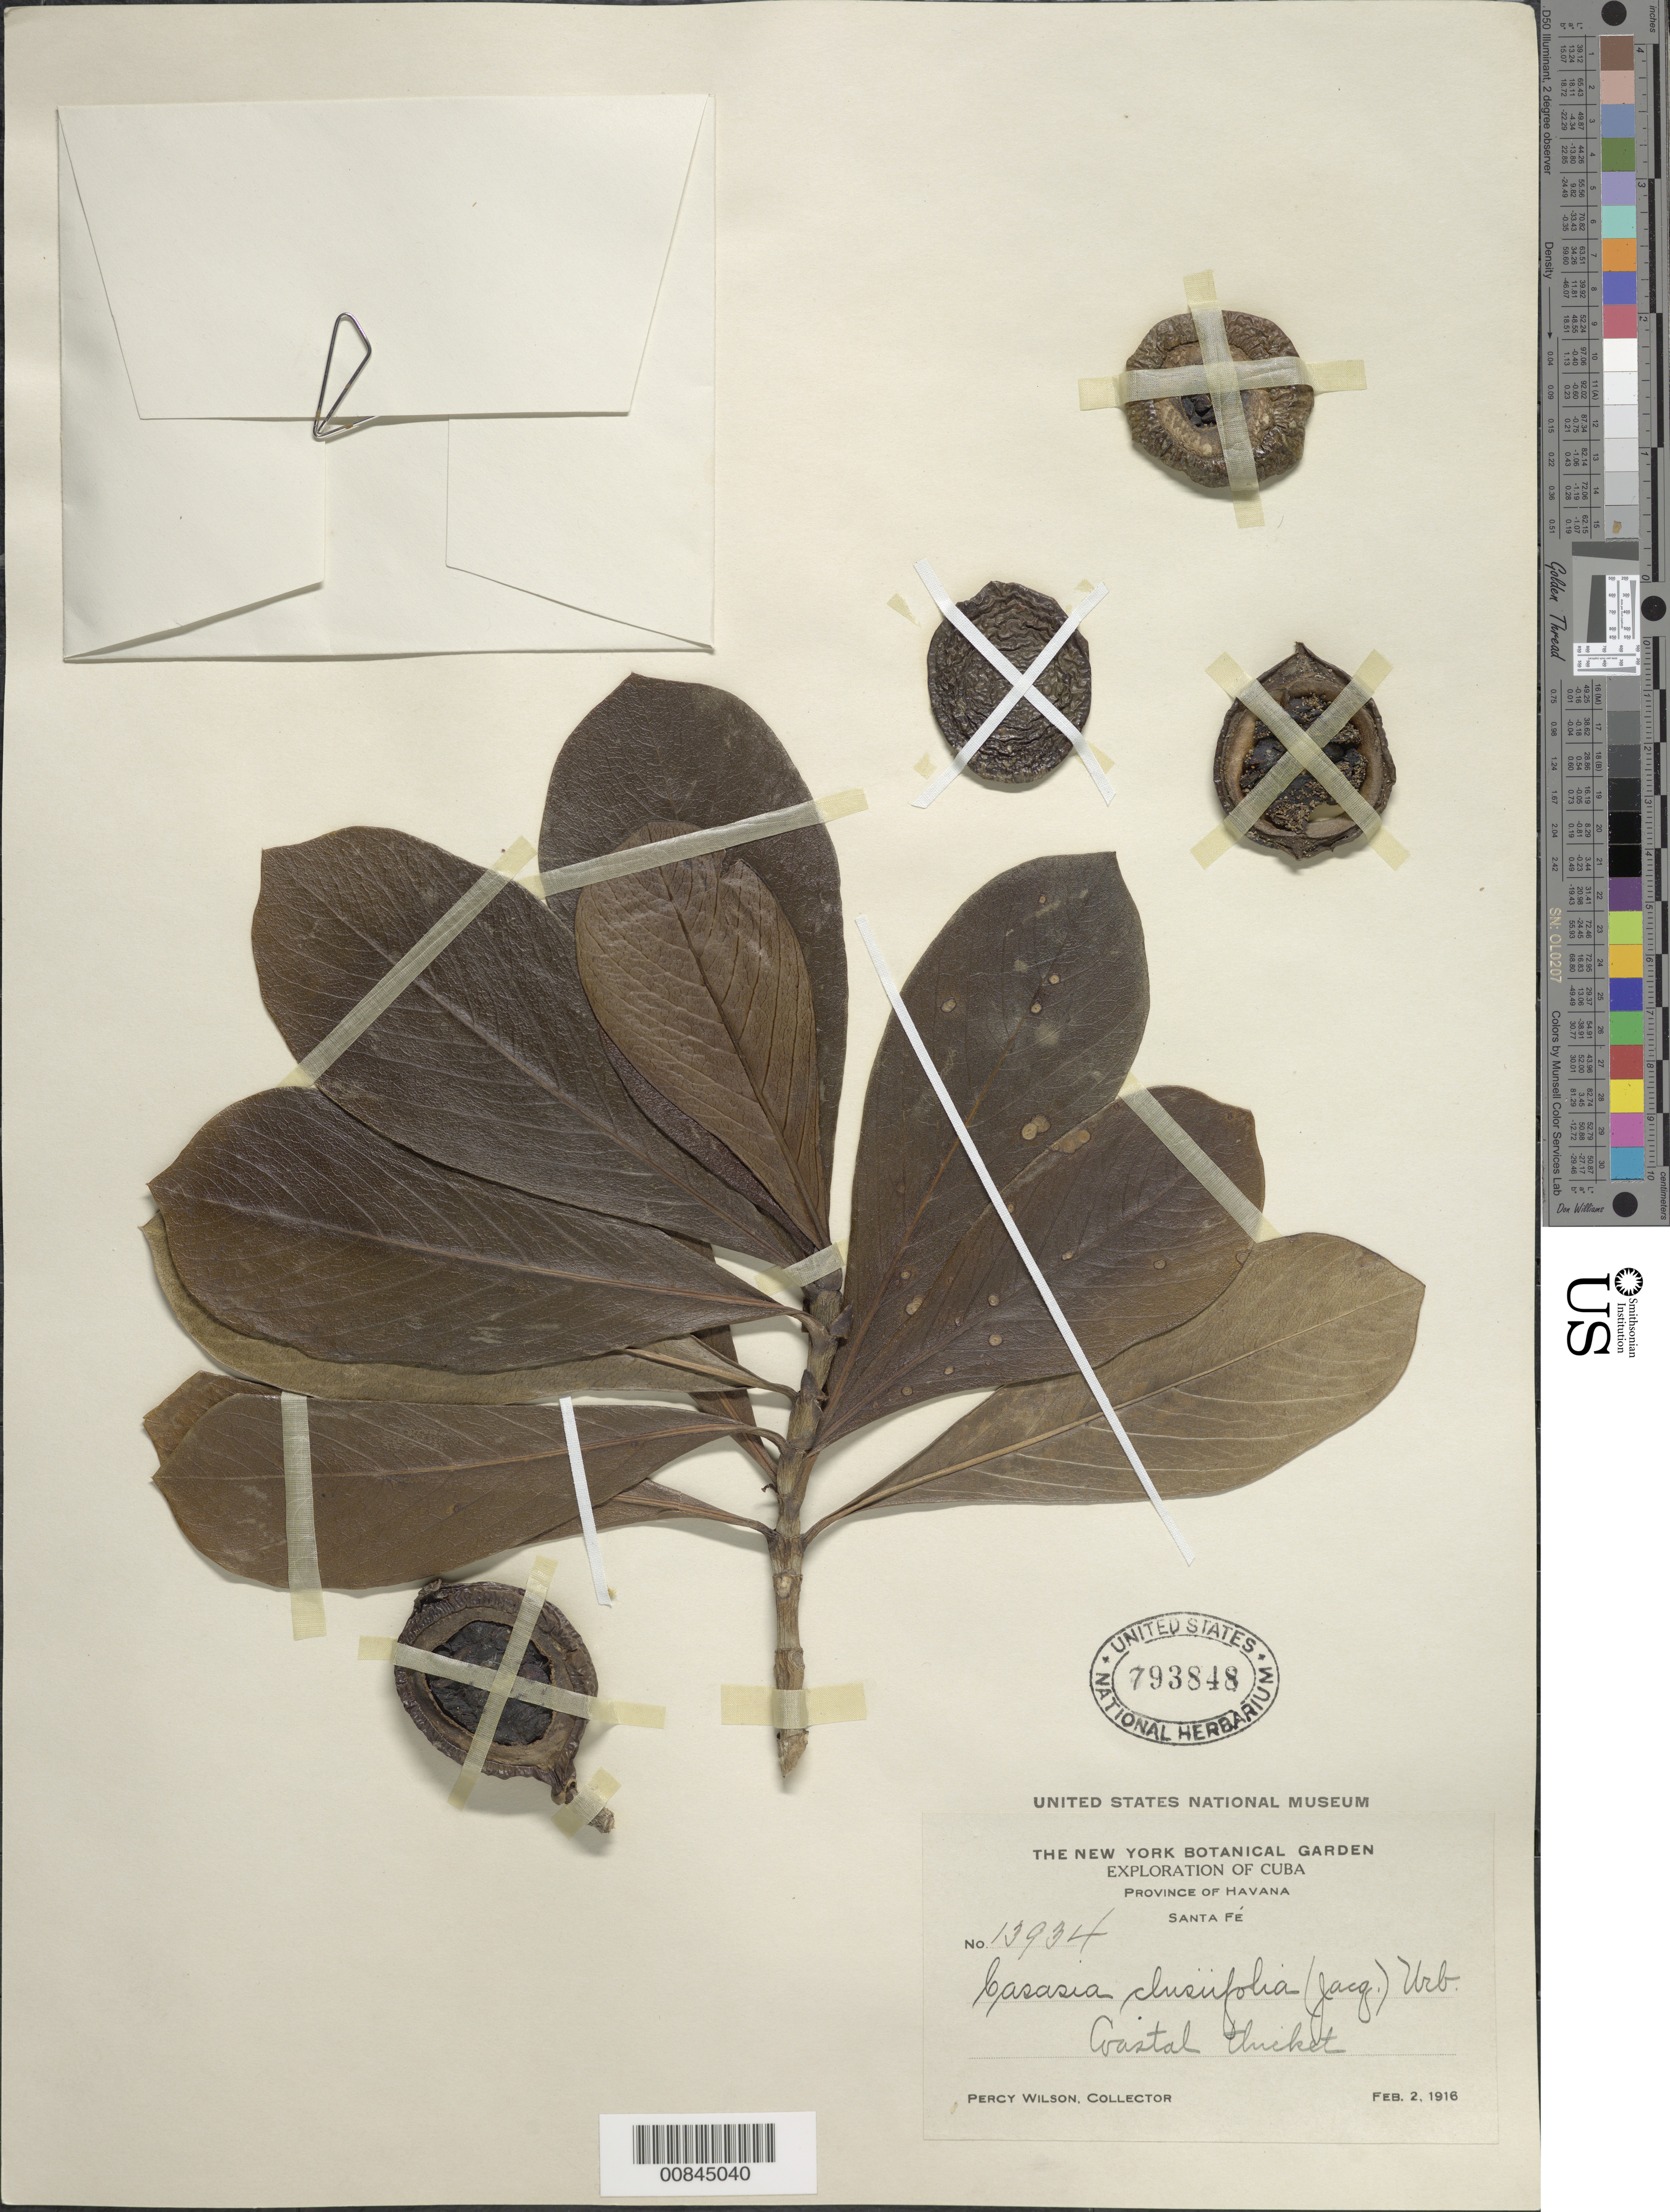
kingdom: Plantae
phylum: Tracheophyta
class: Magnoliopsida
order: Gentianales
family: Rubiaceae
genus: Casasia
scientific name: Casasia clusiifolia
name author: (Jacq.) Urb.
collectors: P. Wilson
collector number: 13934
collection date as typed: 02 Feb 1916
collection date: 1916-02-02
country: Cuba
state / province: La Habana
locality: Santa Fé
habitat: Coastal thicket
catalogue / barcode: US 793848